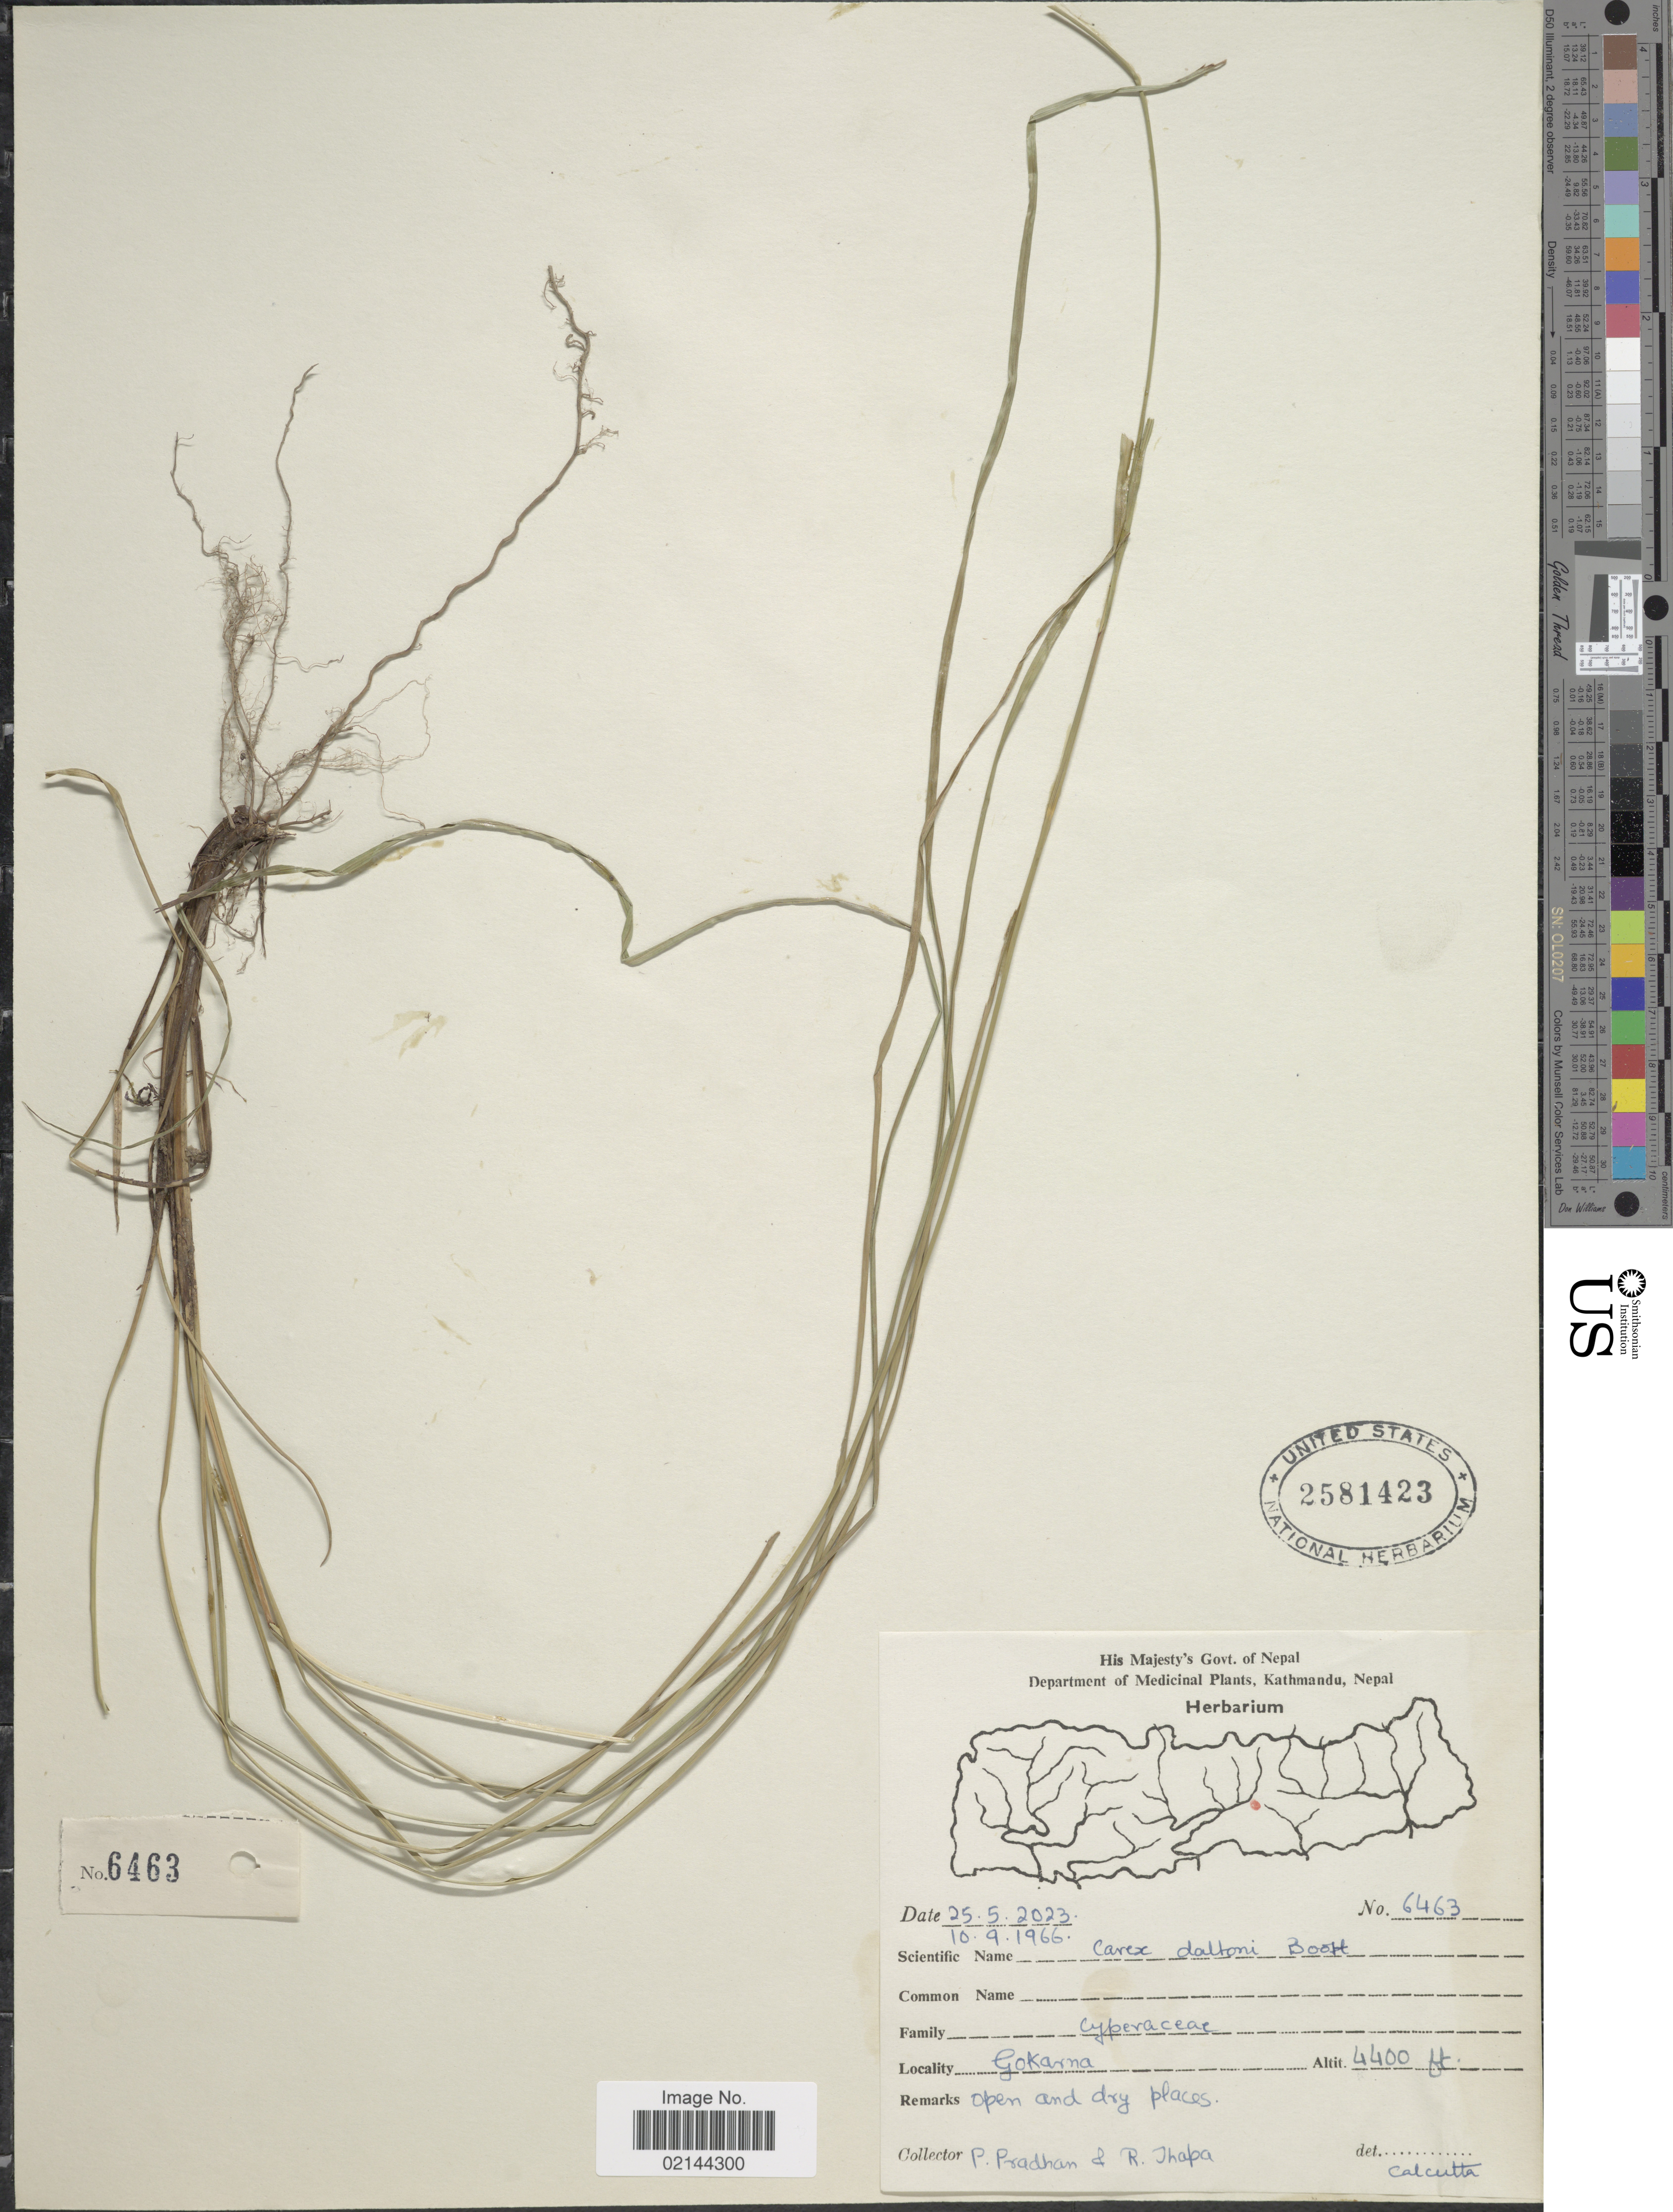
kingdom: Plantae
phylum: Tracheophyta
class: Liliopsida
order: Poales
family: Cyperaceae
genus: Carex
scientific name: Carex daltonii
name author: Boott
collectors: P. Pradhan & R. Thapa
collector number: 6463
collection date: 1966-09-10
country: Nepal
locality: Gokarna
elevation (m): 1341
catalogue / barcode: US 2581423